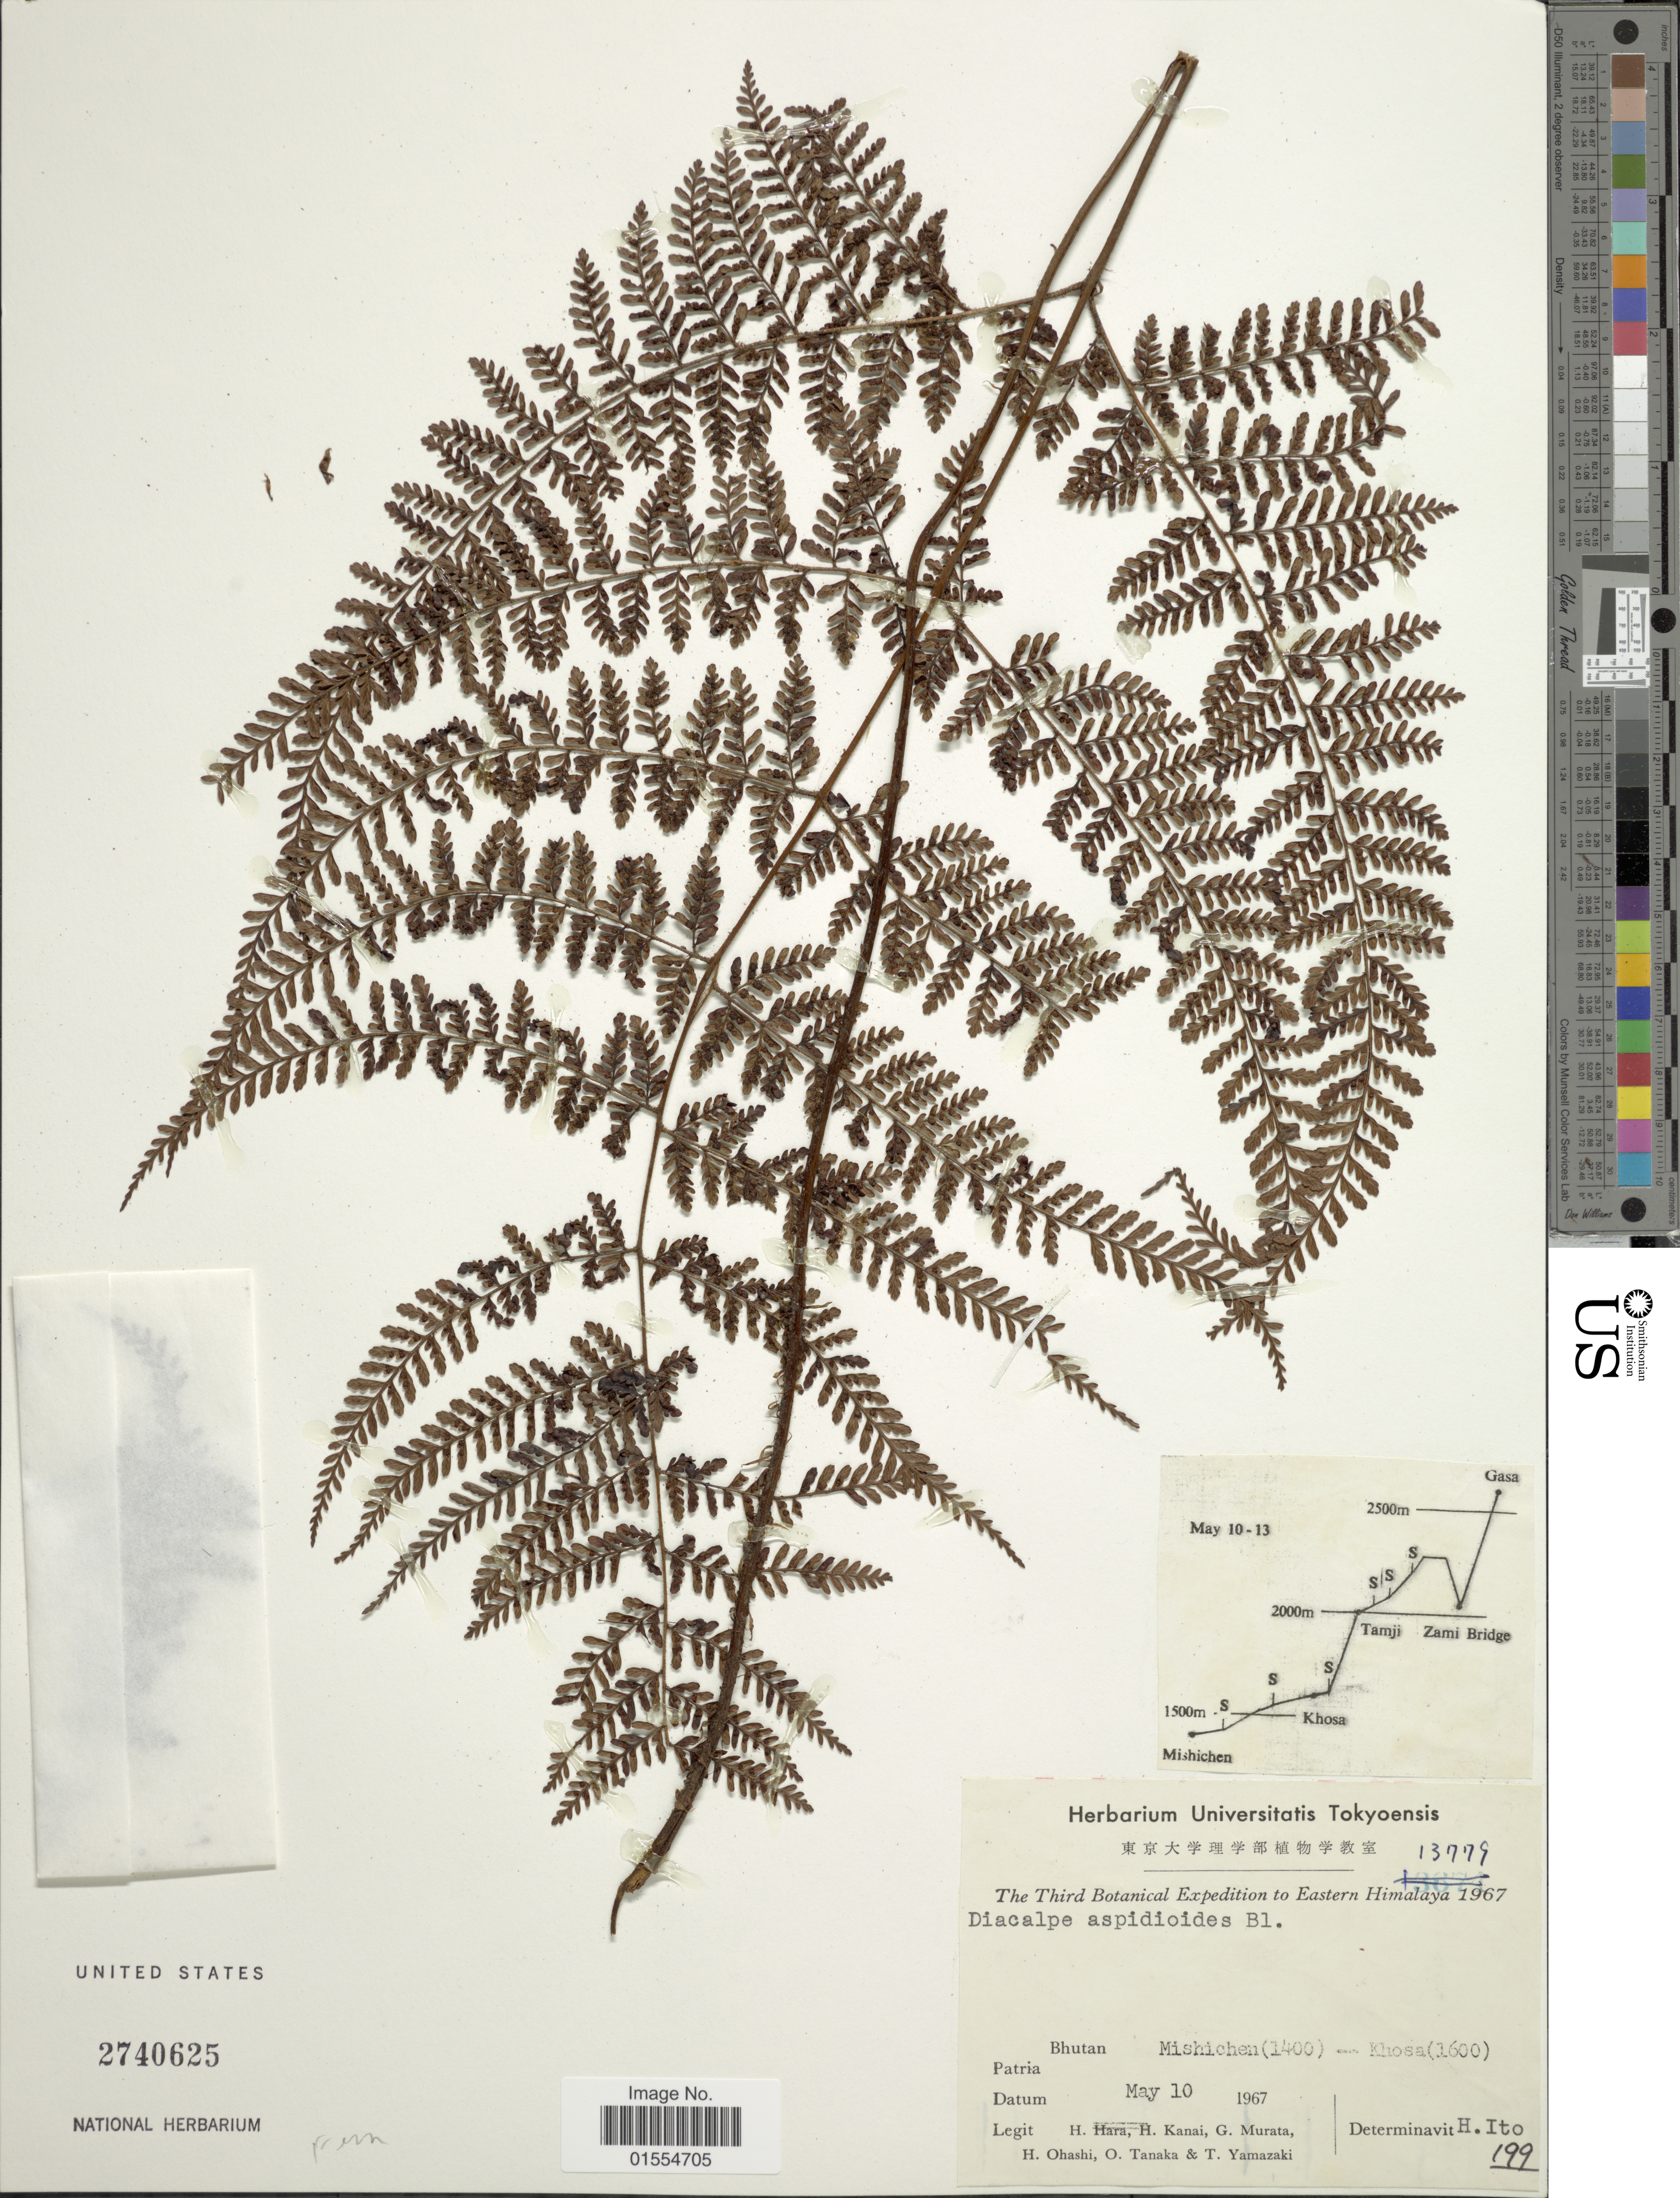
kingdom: Plantae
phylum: Tracheophyta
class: Polypodiopsida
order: Polypodiales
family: Dryopteridaceae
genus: Dryopteris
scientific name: Dryopteris pseudocaenopteris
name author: (Kunze) Li Bing Zhang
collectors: H. Ohashi, O. Tanaka & T. Yamazaki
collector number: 13779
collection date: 1967-05-10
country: Bhutan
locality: Bhutan, Mishichen, Khosa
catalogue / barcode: US 2740625